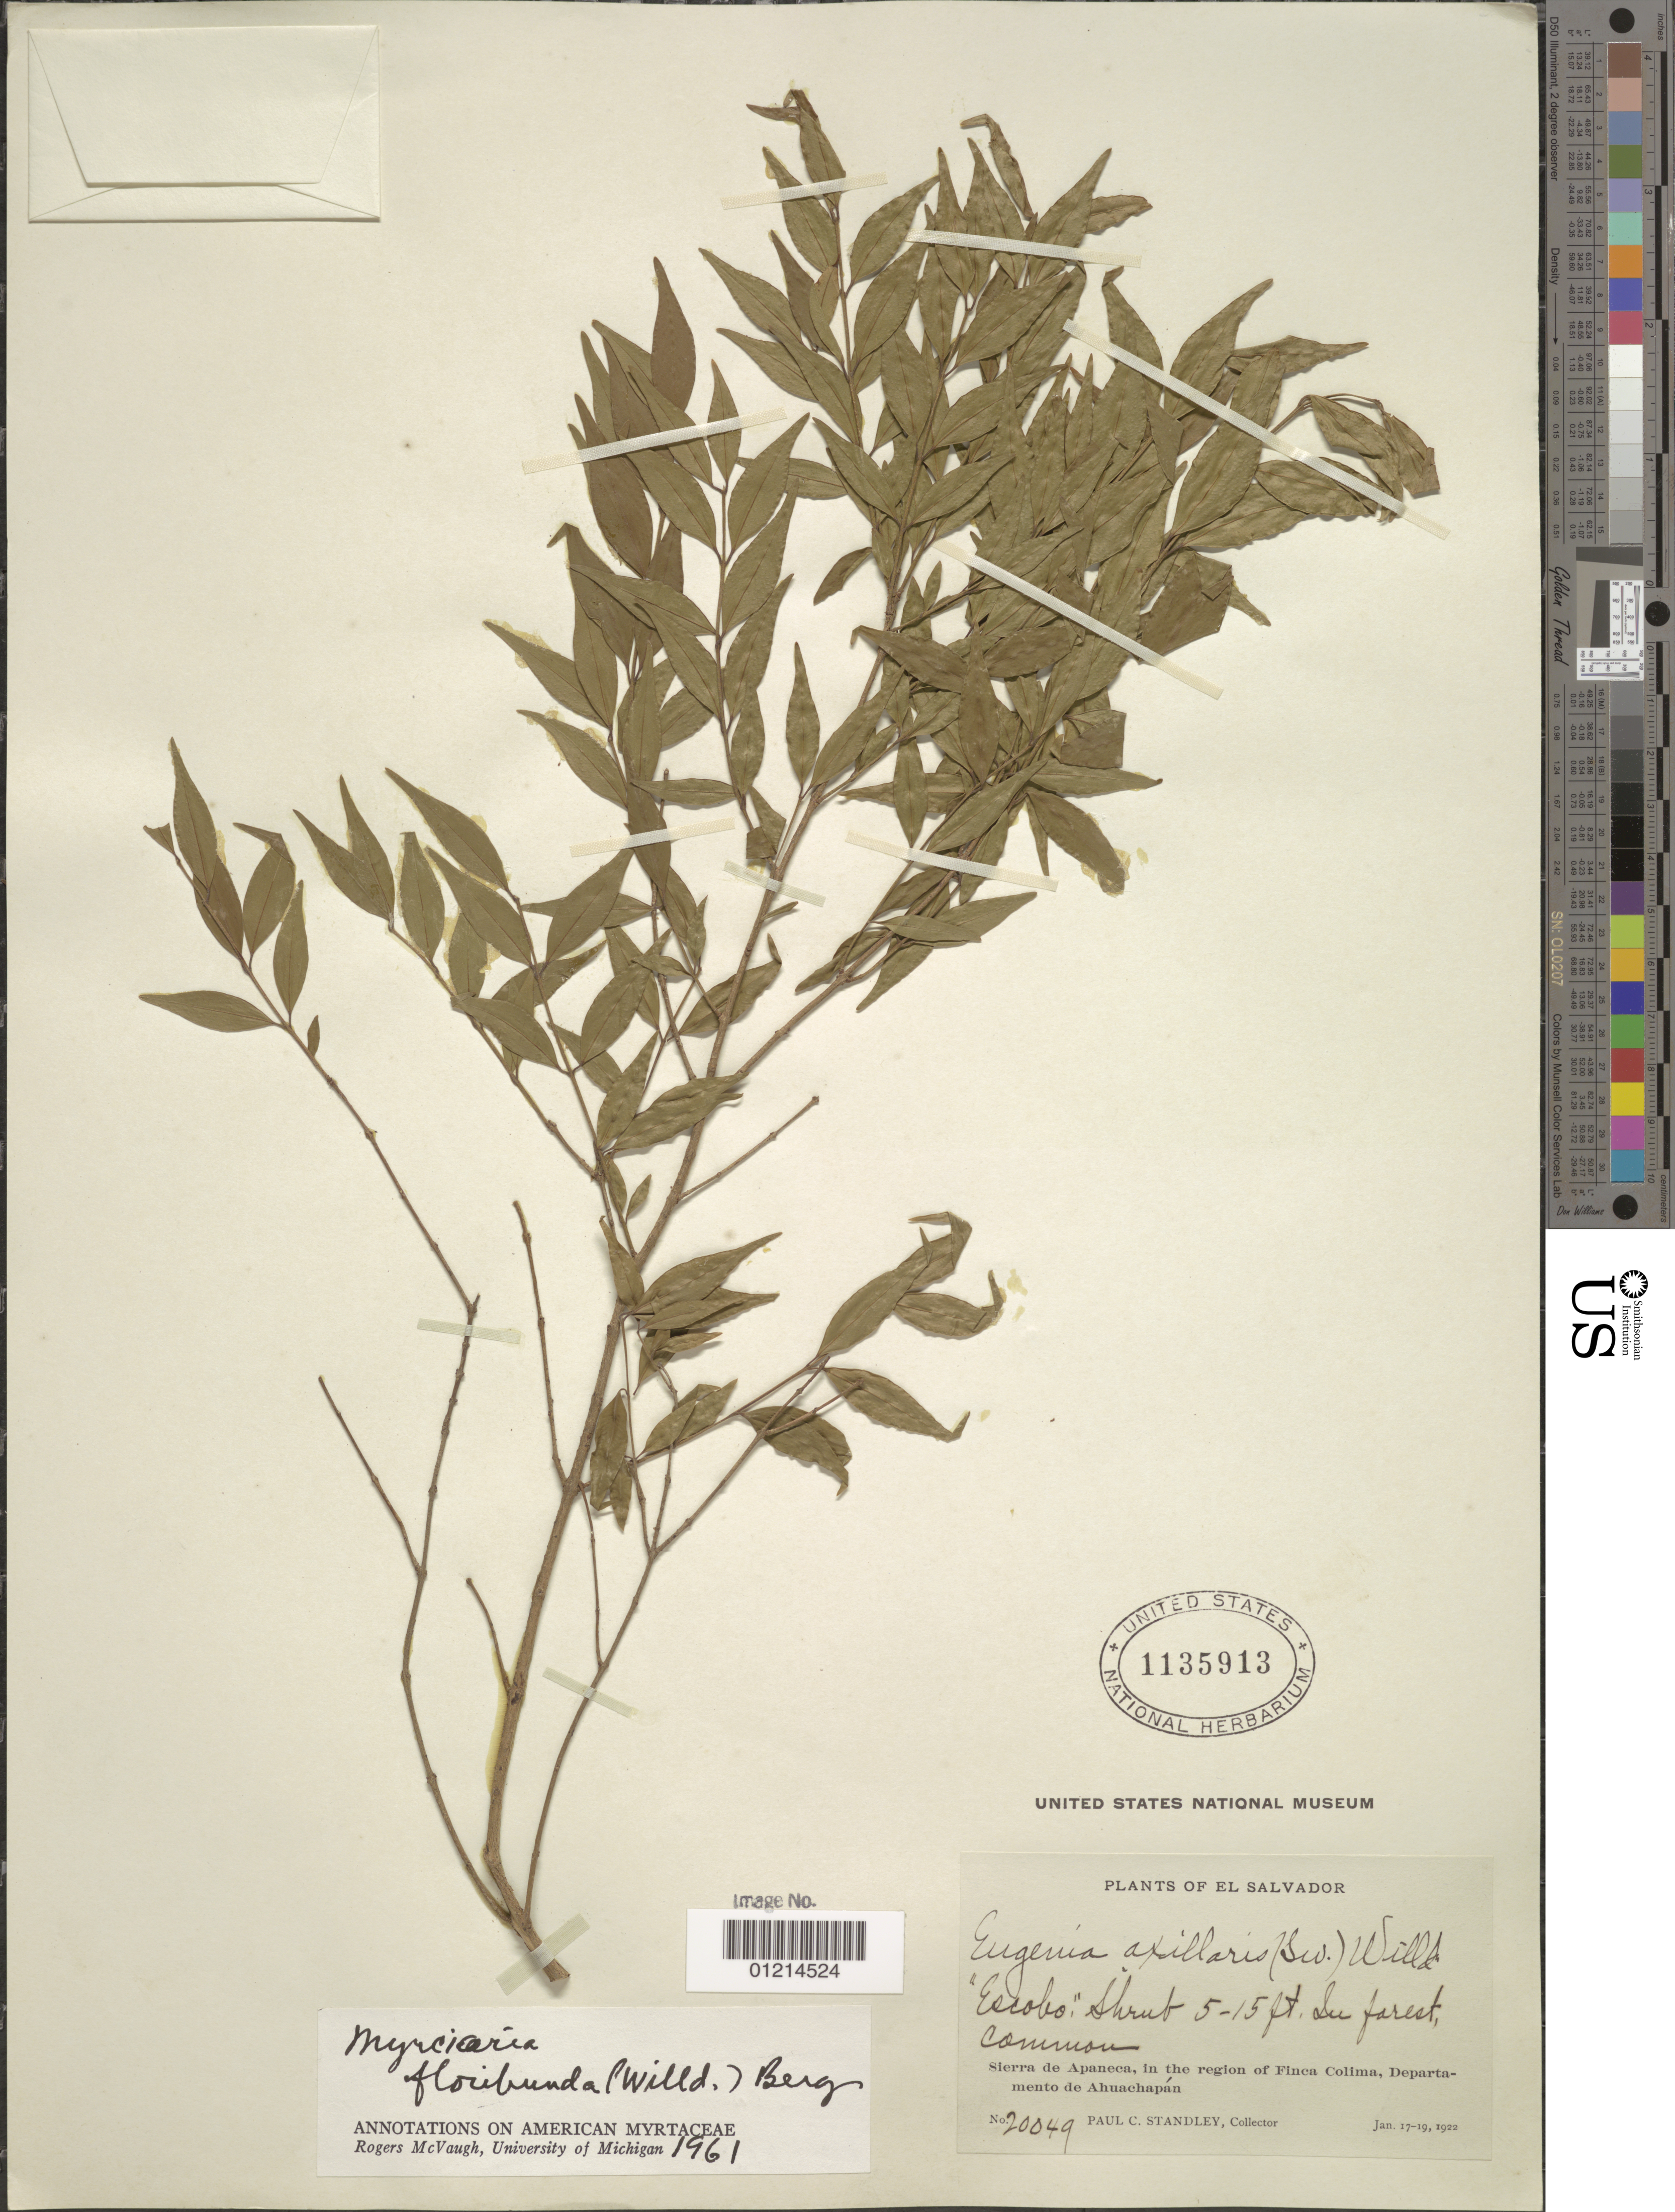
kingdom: Plantae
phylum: Tracheophyta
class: Magnoliopsida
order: Myrtales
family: Myrtaceae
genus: Myrciaria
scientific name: Myrciaria floribunda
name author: (H. West ex Willd.) O. Berg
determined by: McVaugh, R.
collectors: P. C. Standley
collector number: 20049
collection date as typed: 17 Jan 1922 to 19 Jan 1922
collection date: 1922-01-17/1922-01-19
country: El Salvador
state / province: Ahuachapán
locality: Sierra de Apaneca, region of Finca Colima.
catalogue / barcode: US 1135913